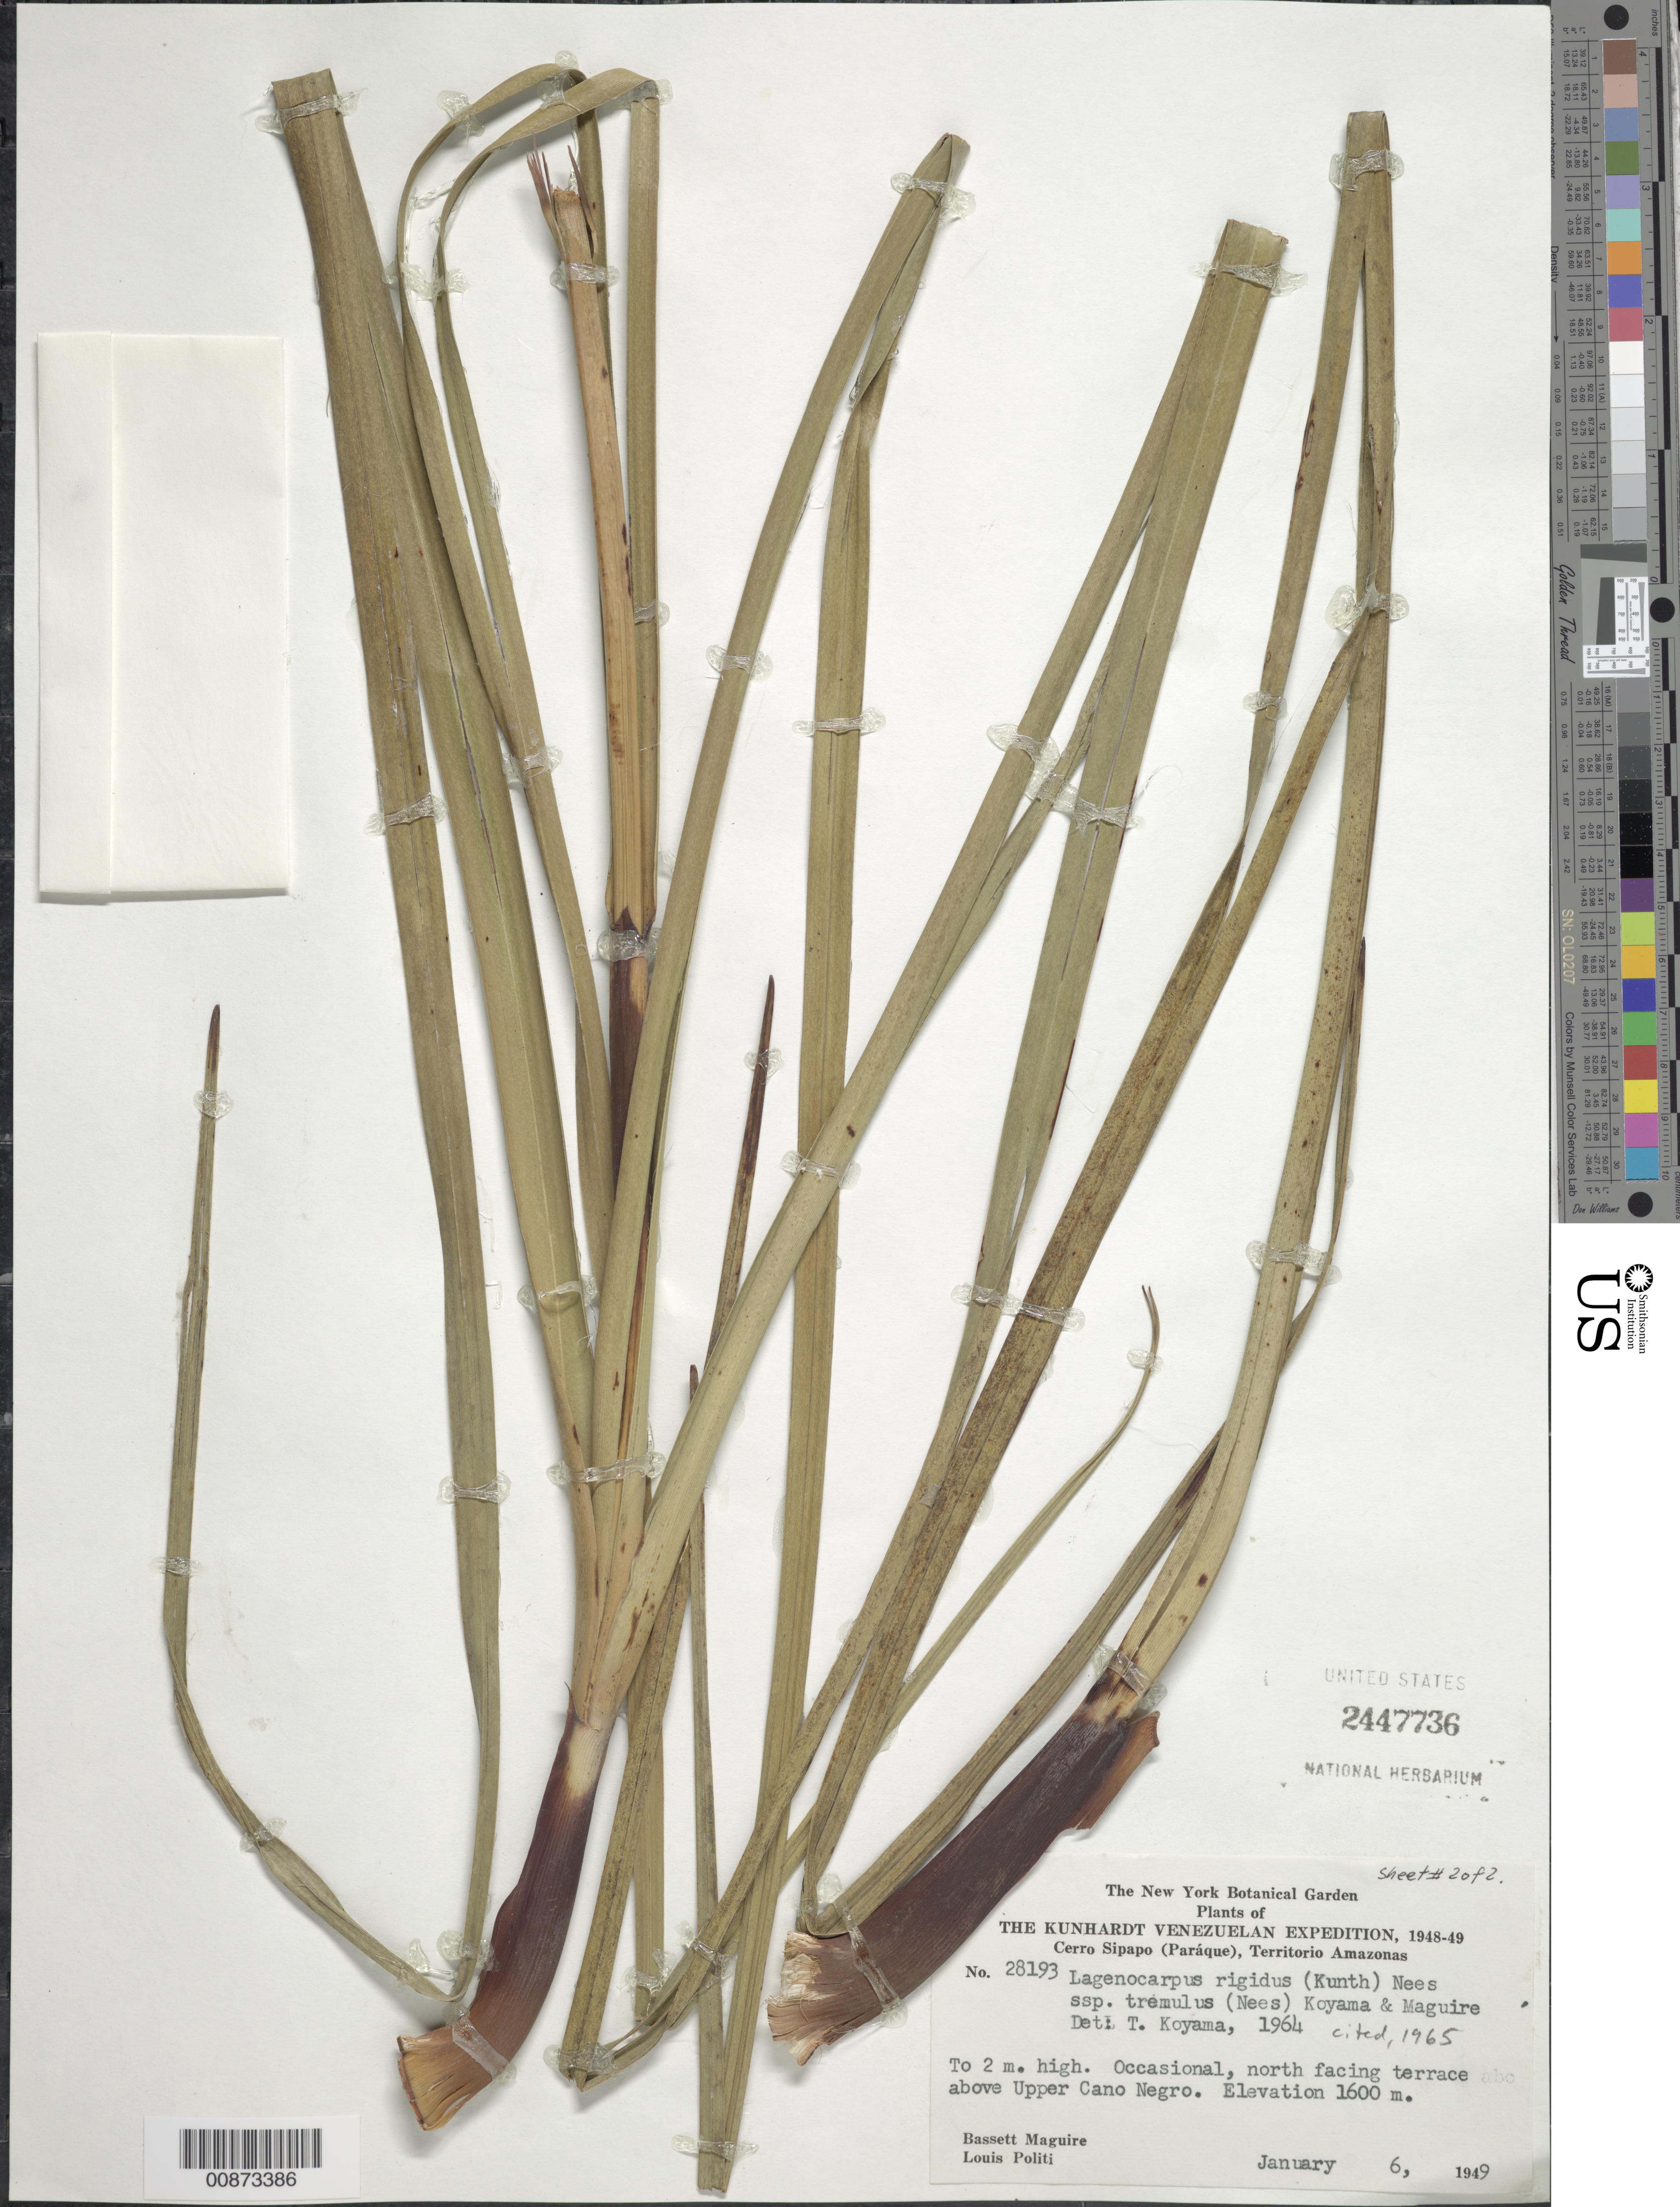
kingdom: Plantae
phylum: Tracheophyta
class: Liliopsida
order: Poales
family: Cyperaceae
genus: Lagenocarpus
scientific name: Lagenocarpus rigidus subsp. tremulus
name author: (Nees) T. Koyama & Maguire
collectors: B. Maguire & L. Politi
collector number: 28193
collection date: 1949-01-06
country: Venezuela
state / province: Amazonas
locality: Cerro Sipapo (Paraque), Territorio Amazonas, north facing terrace above Upper Cano Negro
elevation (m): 1600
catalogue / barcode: US 2447736